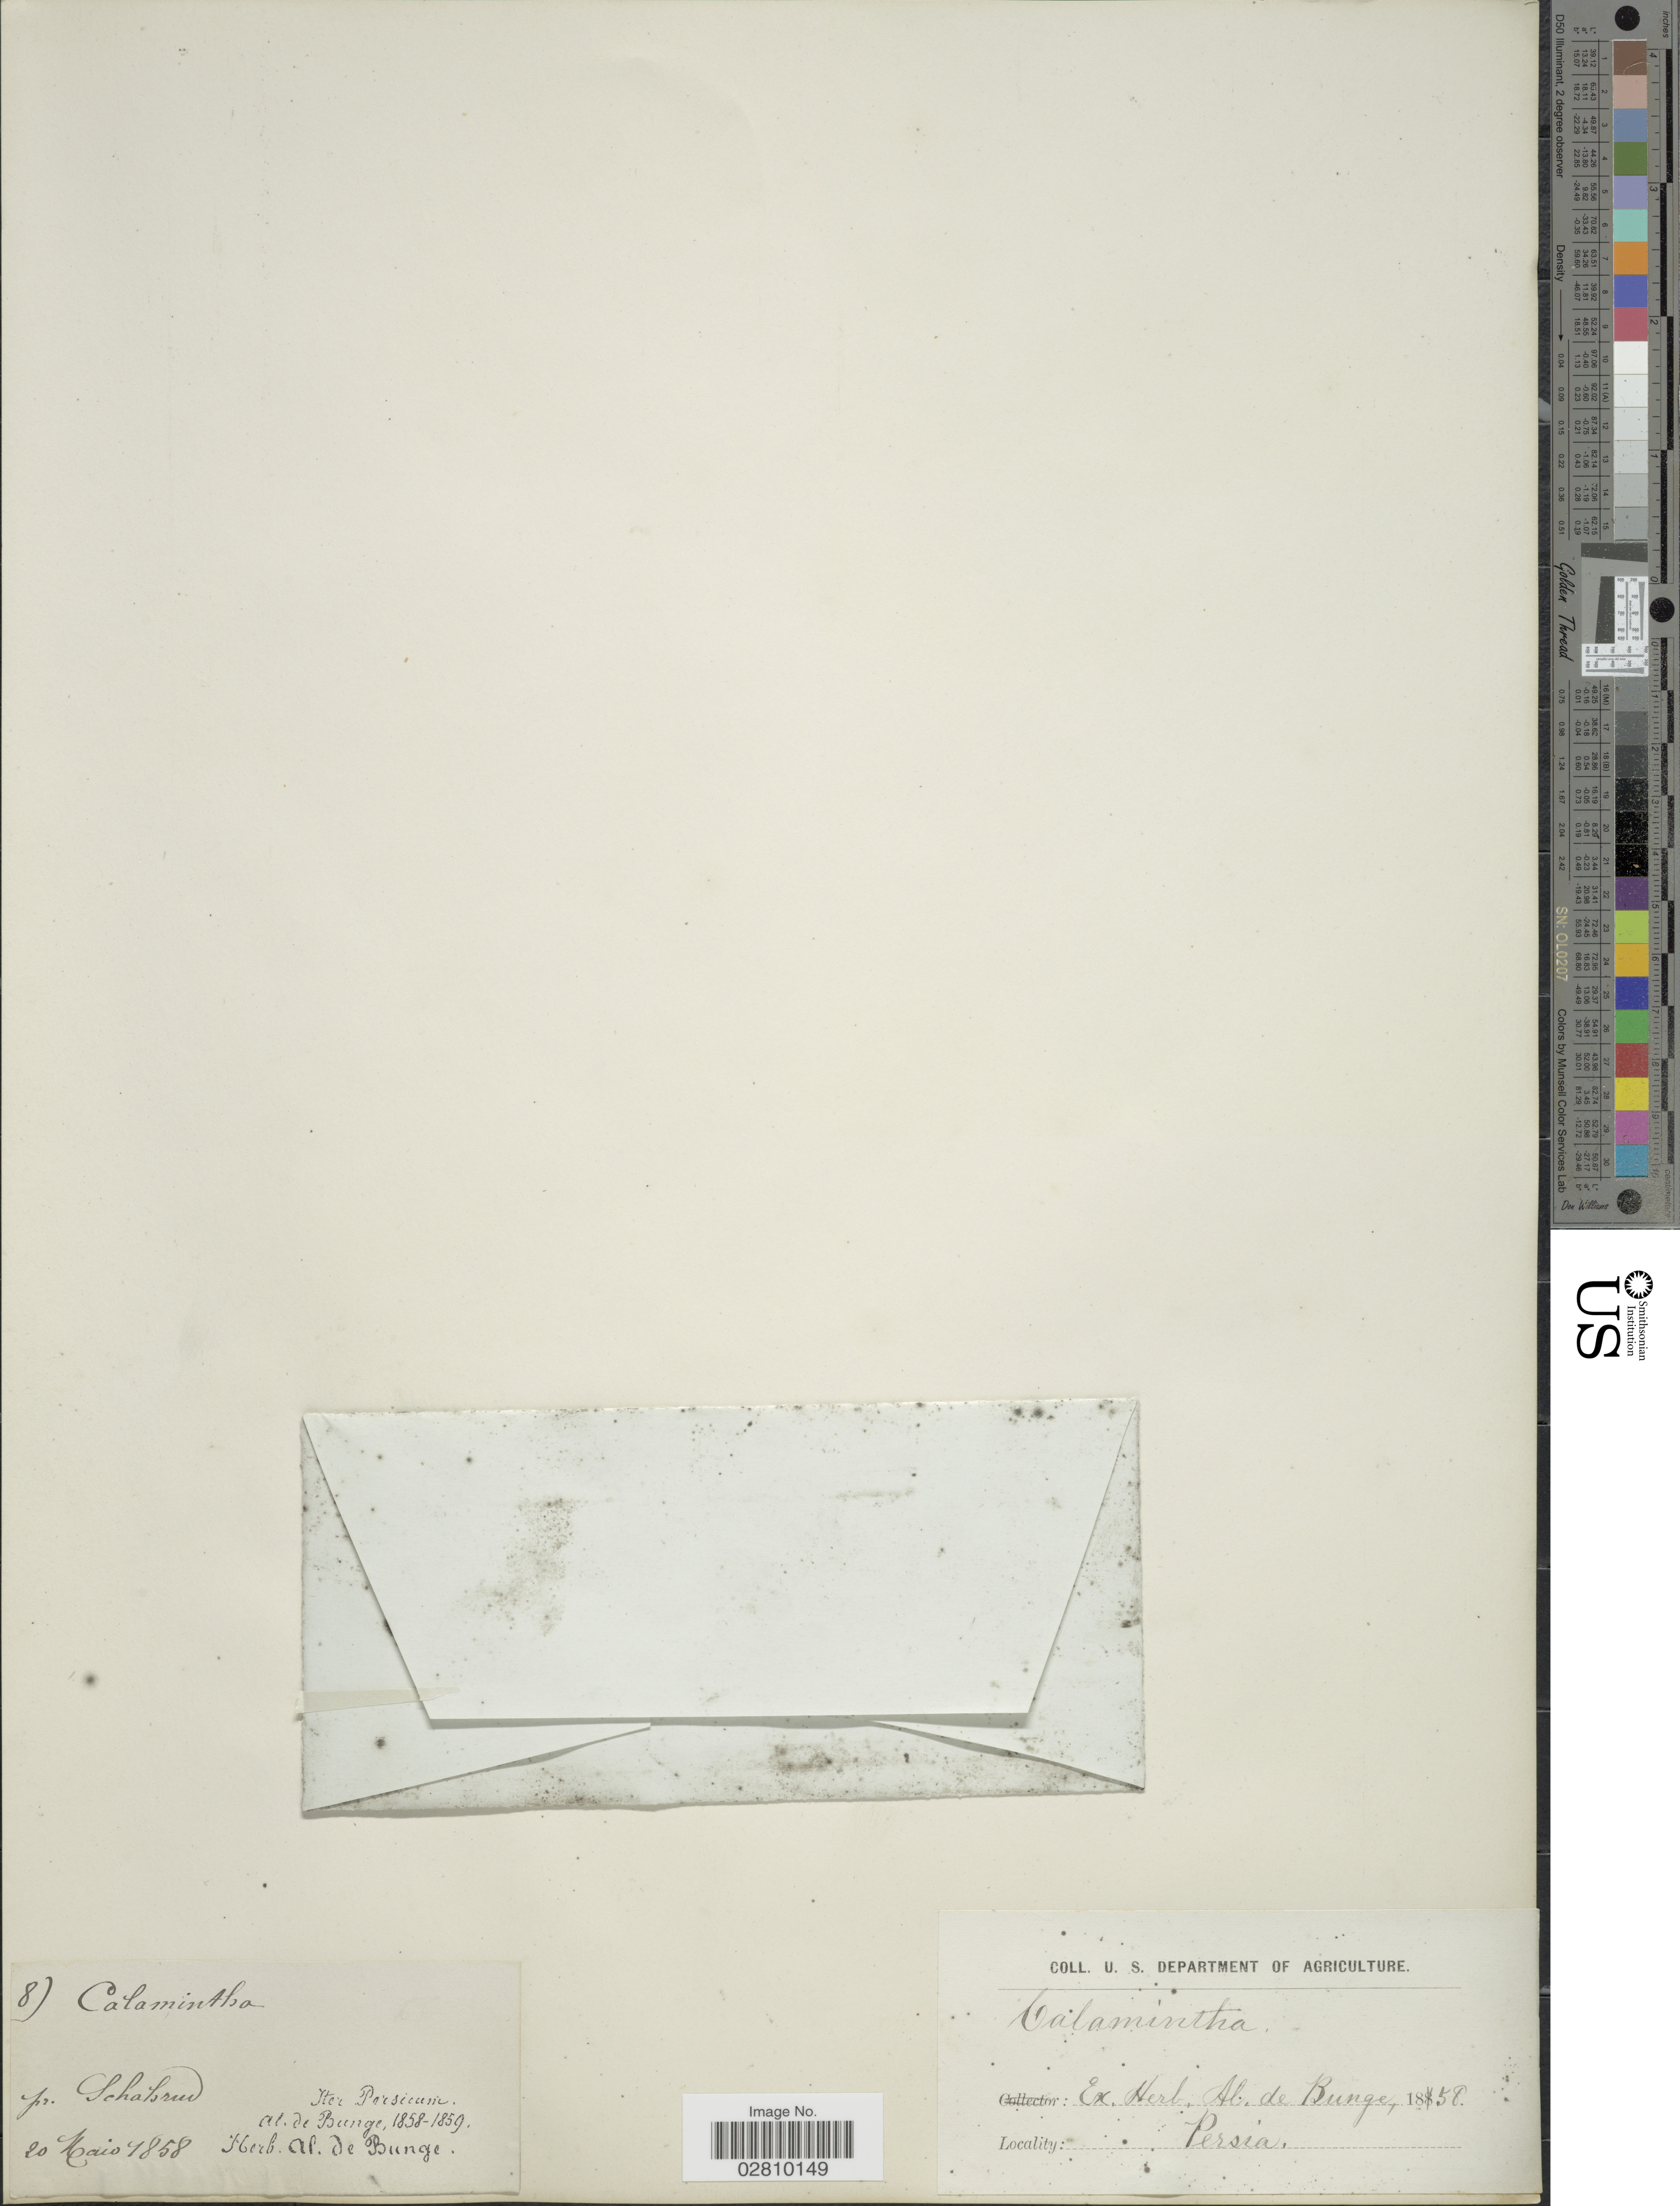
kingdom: Plantae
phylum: Tracheophyta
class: Magnoliopsida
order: Lamiales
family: Lamiaceae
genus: Calamintha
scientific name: Calamintha sp.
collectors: A. de Bunge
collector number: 8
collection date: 1858-05-20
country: Iran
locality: Pr. Schahrud. Persia.